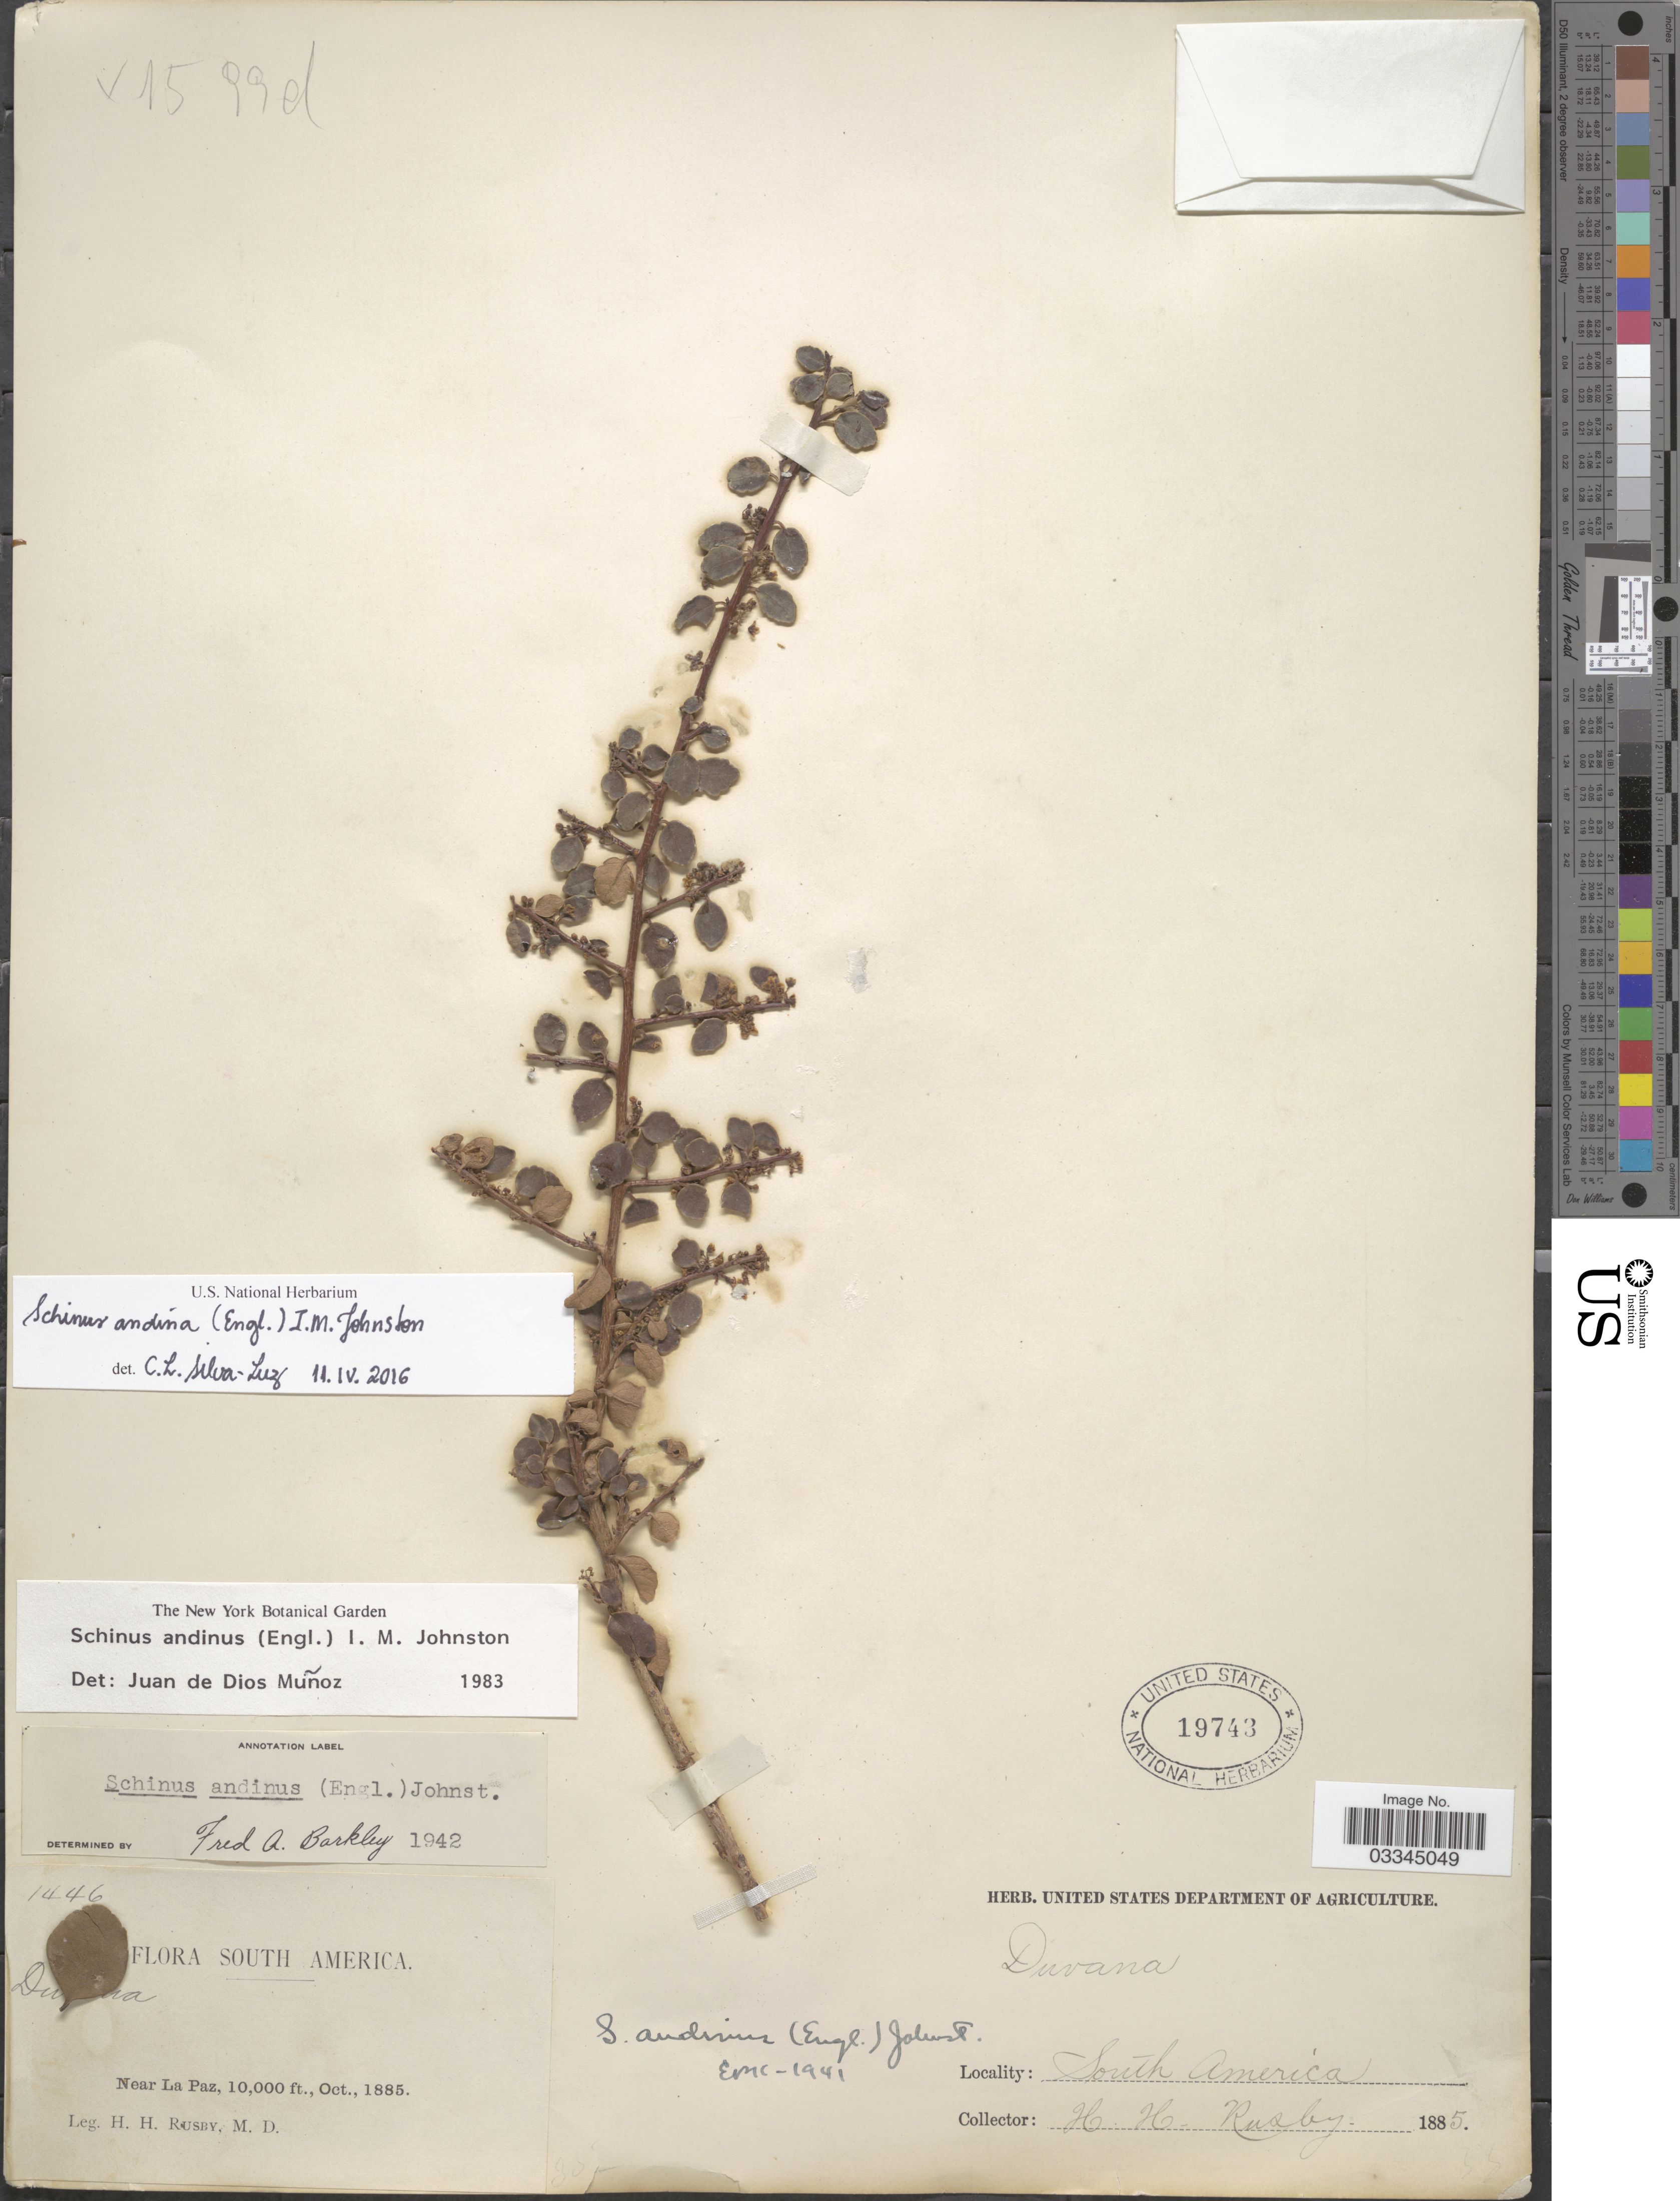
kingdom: Plantae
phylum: Tracheophyta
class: Magnoliopsida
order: Sapindales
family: Anacardiaceae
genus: Schinus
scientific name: Schinus microphylla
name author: I.M. Johnst.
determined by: Mitchell, J. D.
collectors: H. H. Rusby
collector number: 1446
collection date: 1885-10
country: Bolivia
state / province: La Paz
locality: Near La Paz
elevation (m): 3048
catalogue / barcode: US 19743